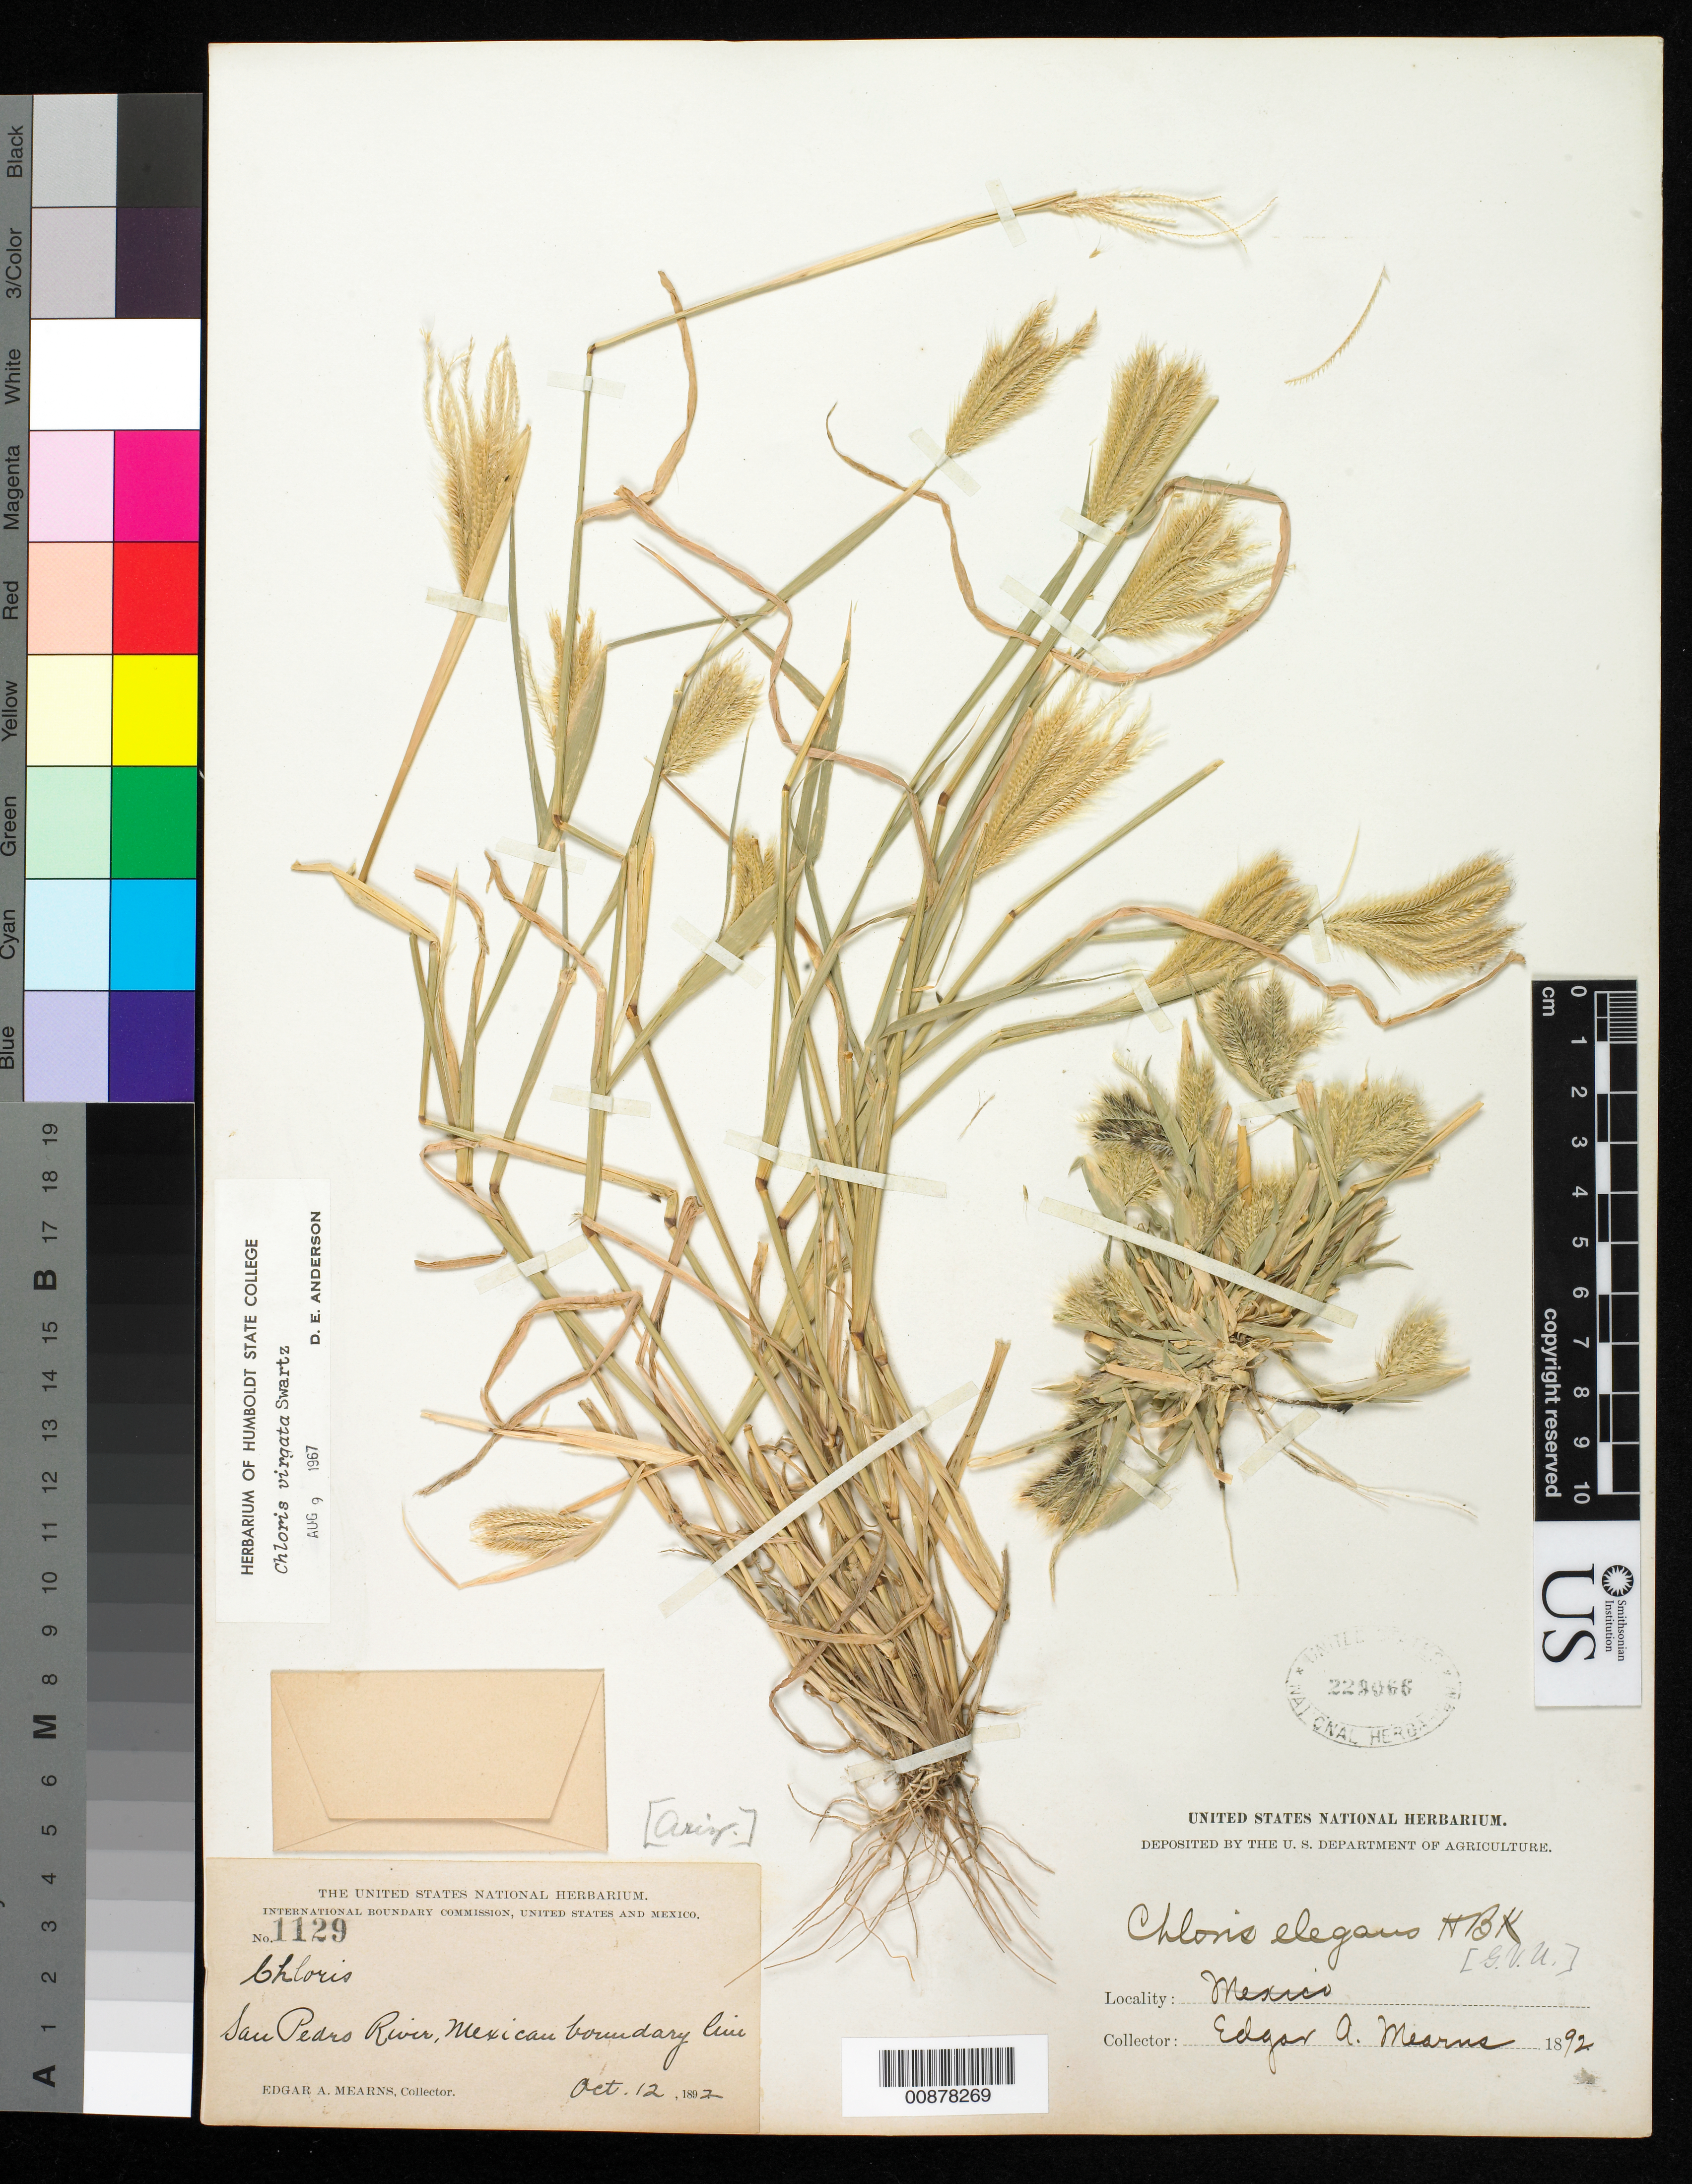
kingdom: Plantae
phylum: Tracheophyta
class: Liliopsida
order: Poales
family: Poaceae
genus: Chloris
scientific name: Chloris virgata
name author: Sw.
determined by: Anderson, D. E.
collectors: E. A. Mearns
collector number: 1129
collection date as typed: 12 Oct 1892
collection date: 1892-10-12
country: United States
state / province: Arizona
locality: San Pedro River, Mexican Boundary Line.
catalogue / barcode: US 229066